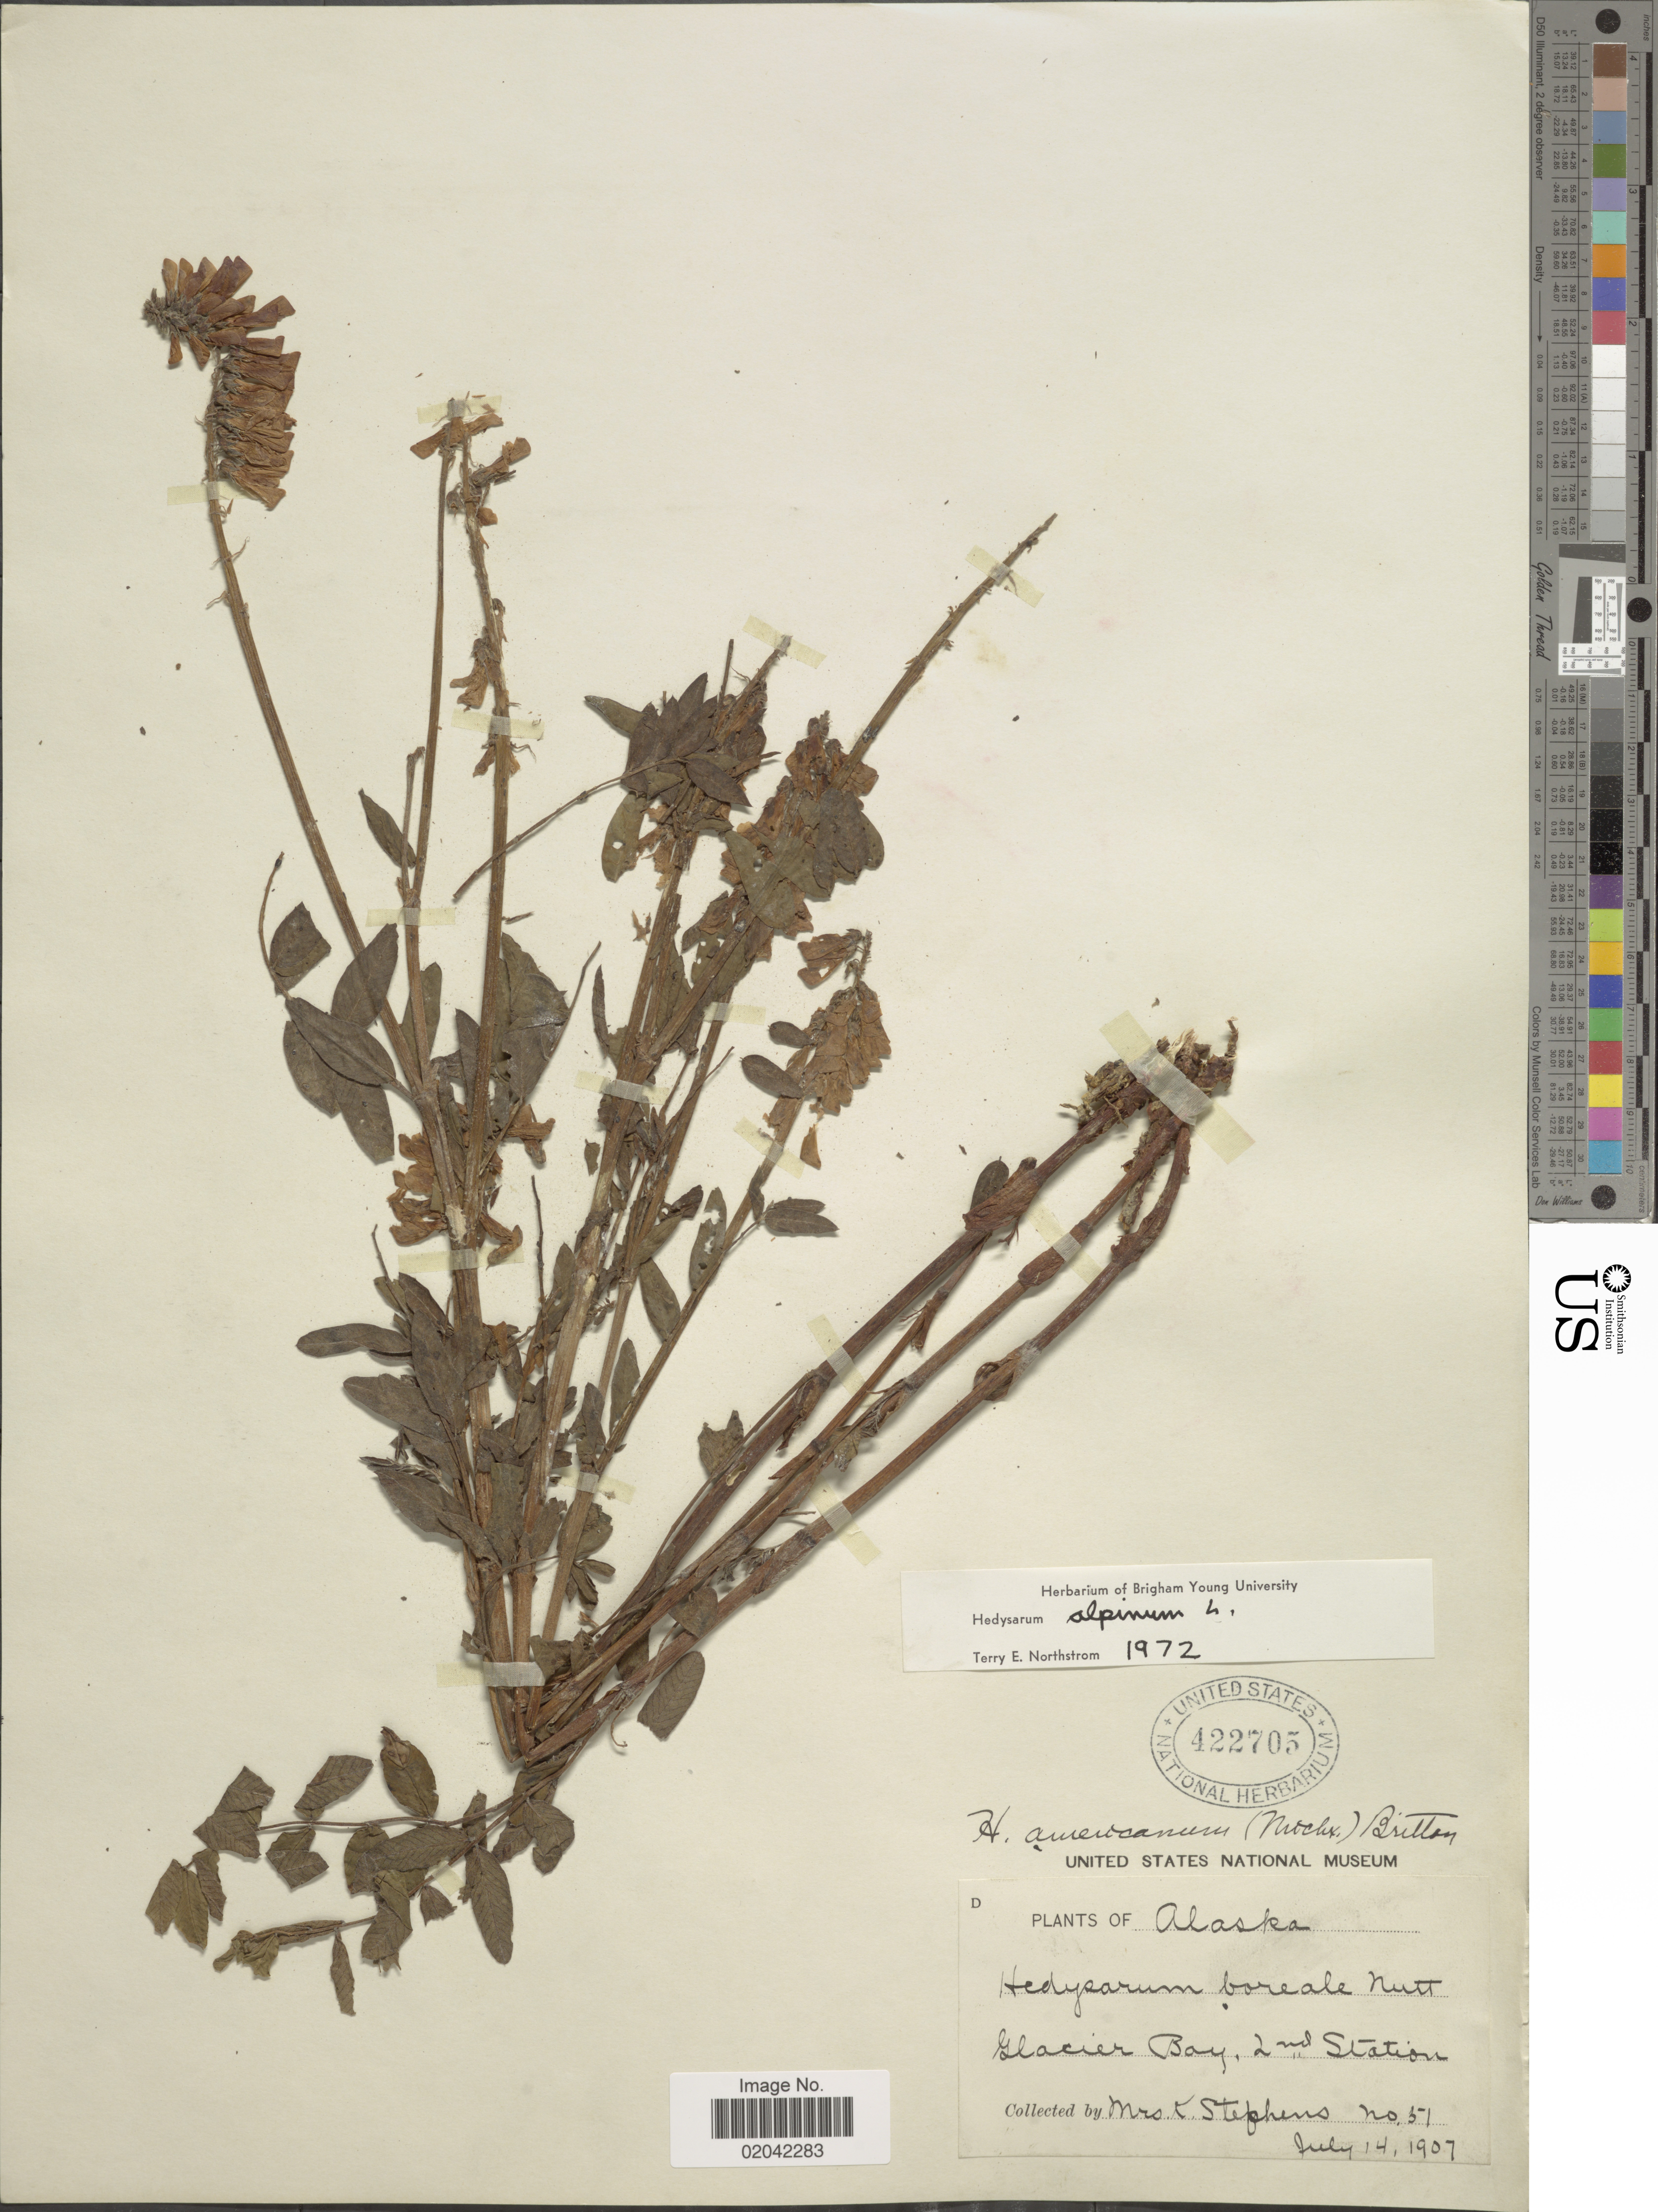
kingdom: Plantae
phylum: Tracheophyta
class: Magnoliopsida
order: Fabales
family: Fabaceae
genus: Hedysarum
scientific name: Hedysarum alpinum var. americanum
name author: Michx. ex Pursh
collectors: K. Stephens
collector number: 51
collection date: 1907-07-14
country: United States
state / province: Alaska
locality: Glacier Bay, 2nd Station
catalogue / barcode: US 422705